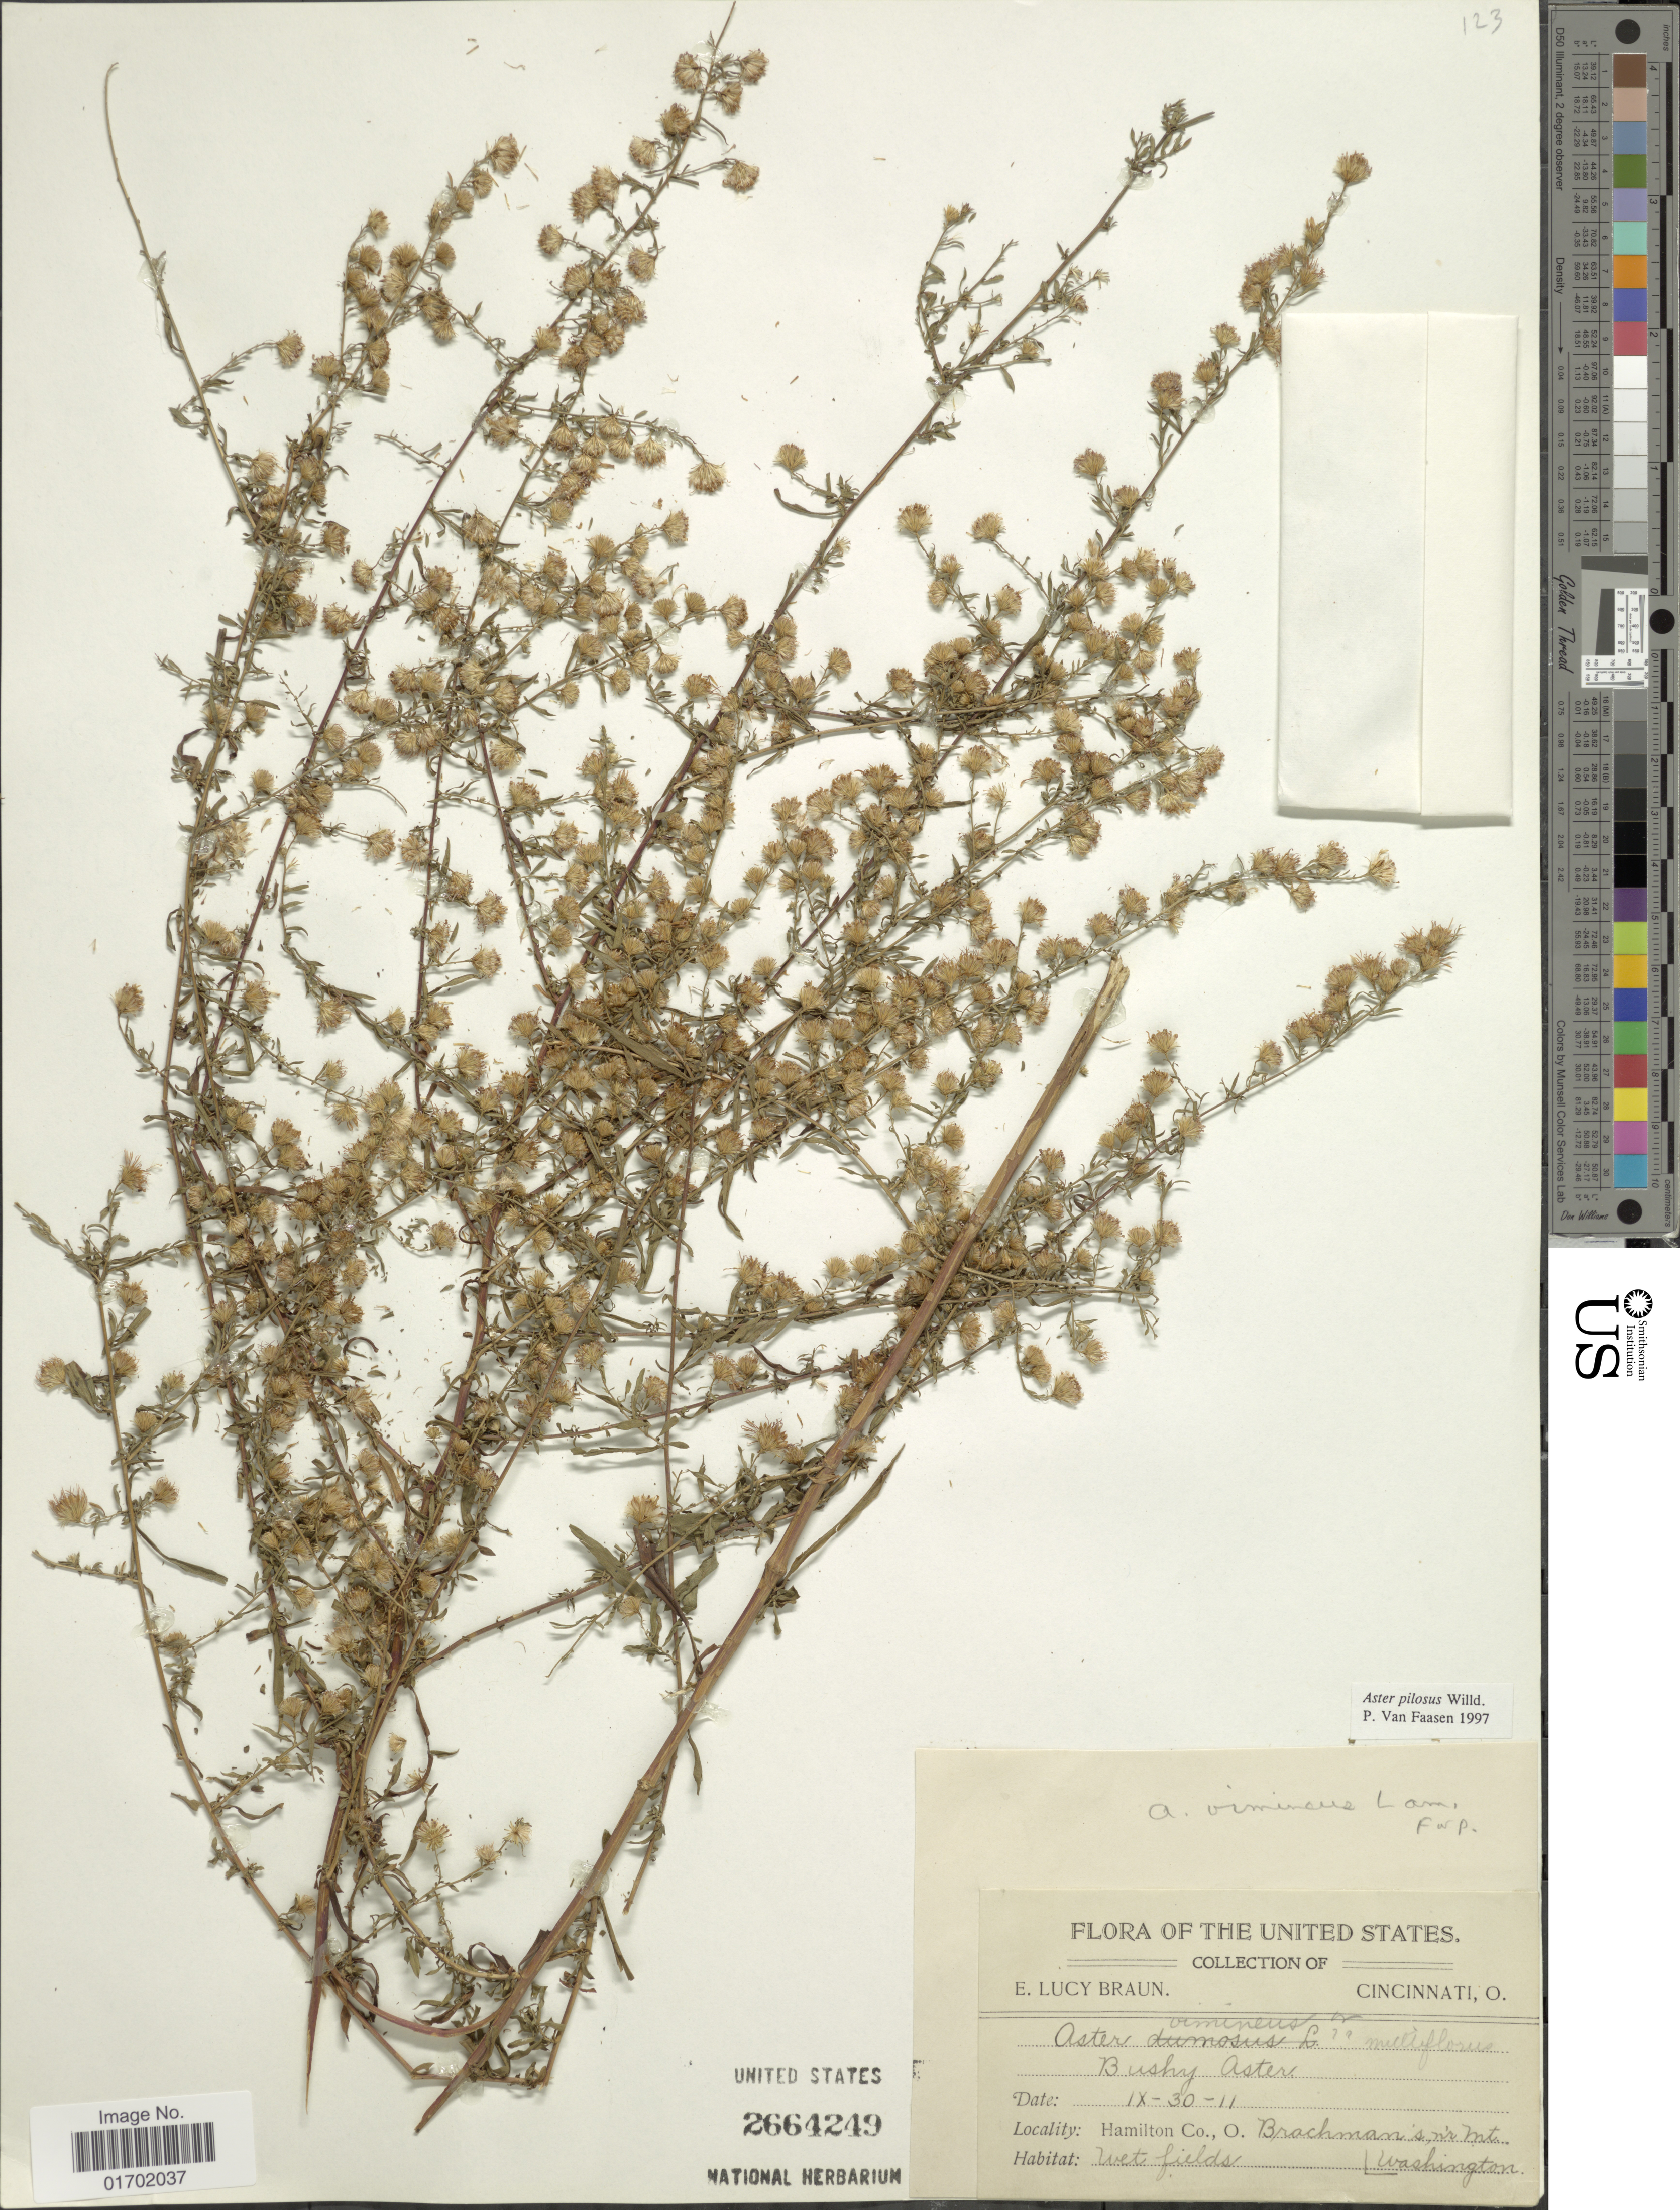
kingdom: Plantae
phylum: Tracheophyta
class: Magnoliopsida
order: Asterales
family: Asteraceae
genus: Symphyotrichum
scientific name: Symphyotrichum pilosum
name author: (Willd.) G.L. Nesom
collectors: E. L. Braun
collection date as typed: Transcribed d/m/y: 30/9/11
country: United States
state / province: Ohio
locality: United States, Hamilton Co., O., Brachman's, nr Mt. Washington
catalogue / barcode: US 2664249